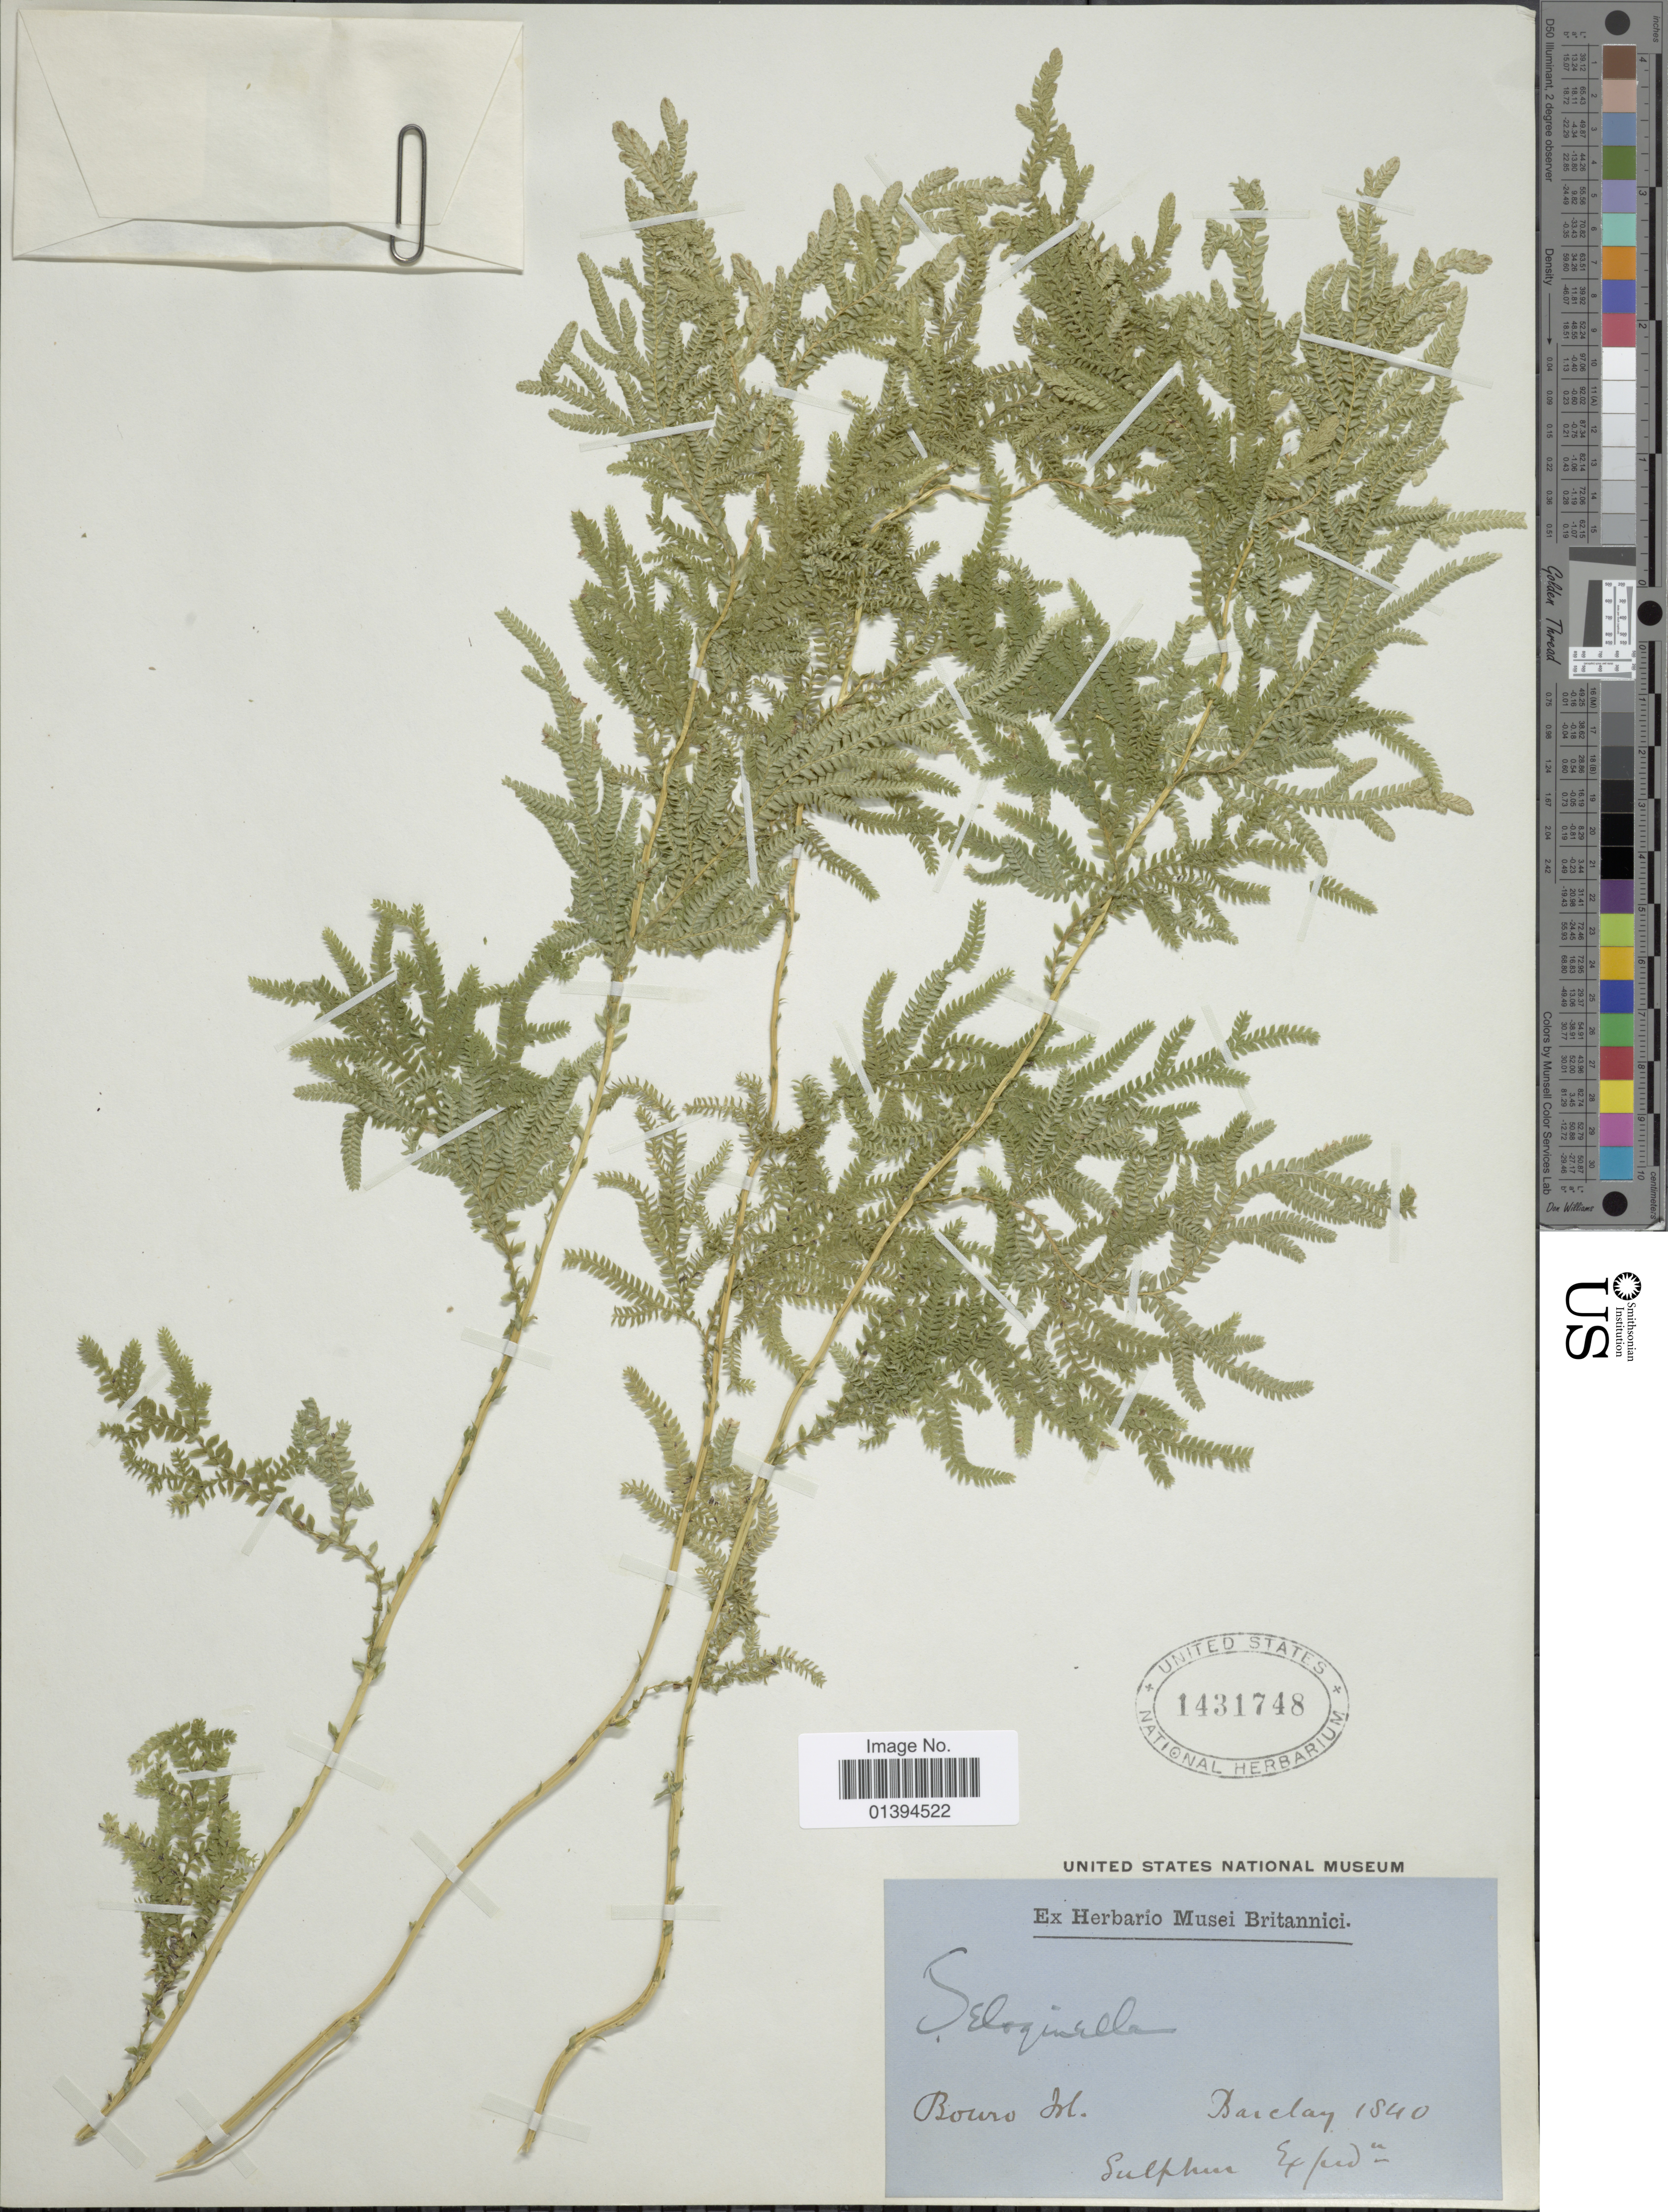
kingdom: Plantae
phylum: Tracheophyta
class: Lycopodiopsida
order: Selaginellales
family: Selaginellaceae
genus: Selaginella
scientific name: Selaginella sp.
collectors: -- Barclay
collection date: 1840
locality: Bouro Isl. [interpreted]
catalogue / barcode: US 1431748